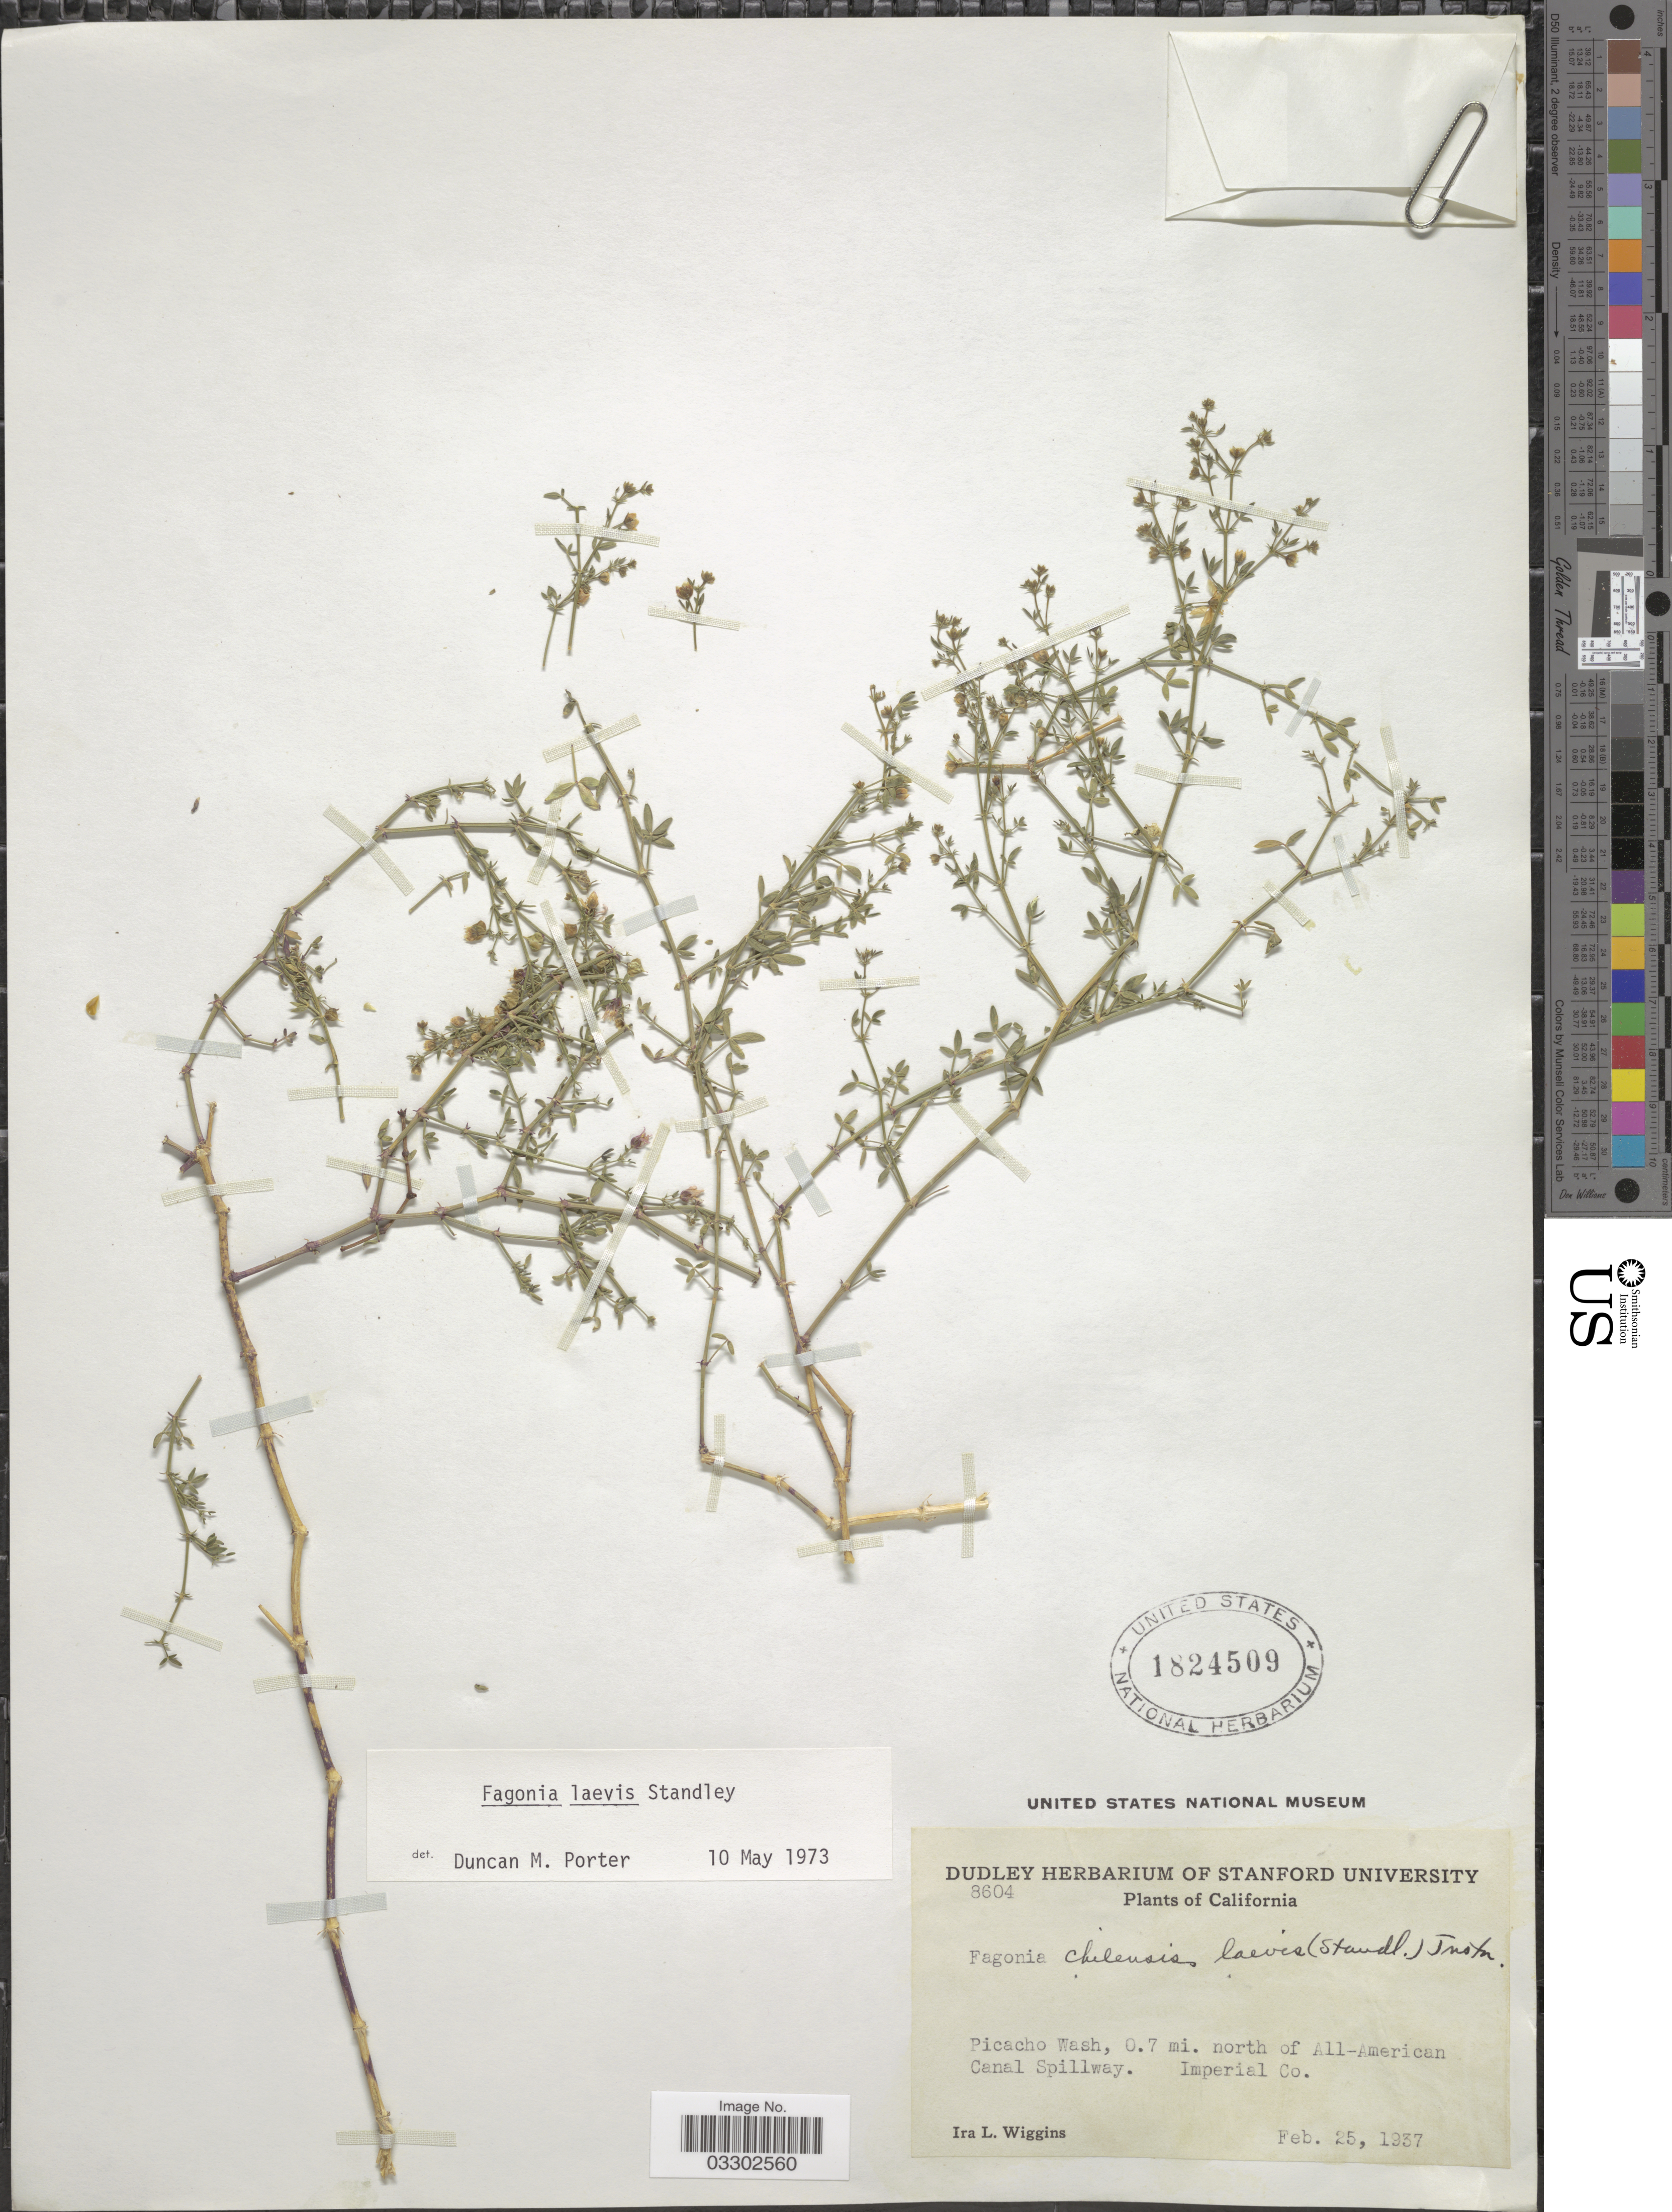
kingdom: Plantae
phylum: Tracheophyta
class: Magnoliopsida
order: Zygophyllales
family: Zygophyllaceae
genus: Fagonia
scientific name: Fagonia laevis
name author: Standl.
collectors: I. L. Wiggins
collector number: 8604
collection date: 1937-02-25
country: United States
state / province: California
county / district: Imperial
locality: Picacho Wash, 0.7 mi. north of All-American Canal Spillway. Imperial Co.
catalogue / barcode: US 1824509